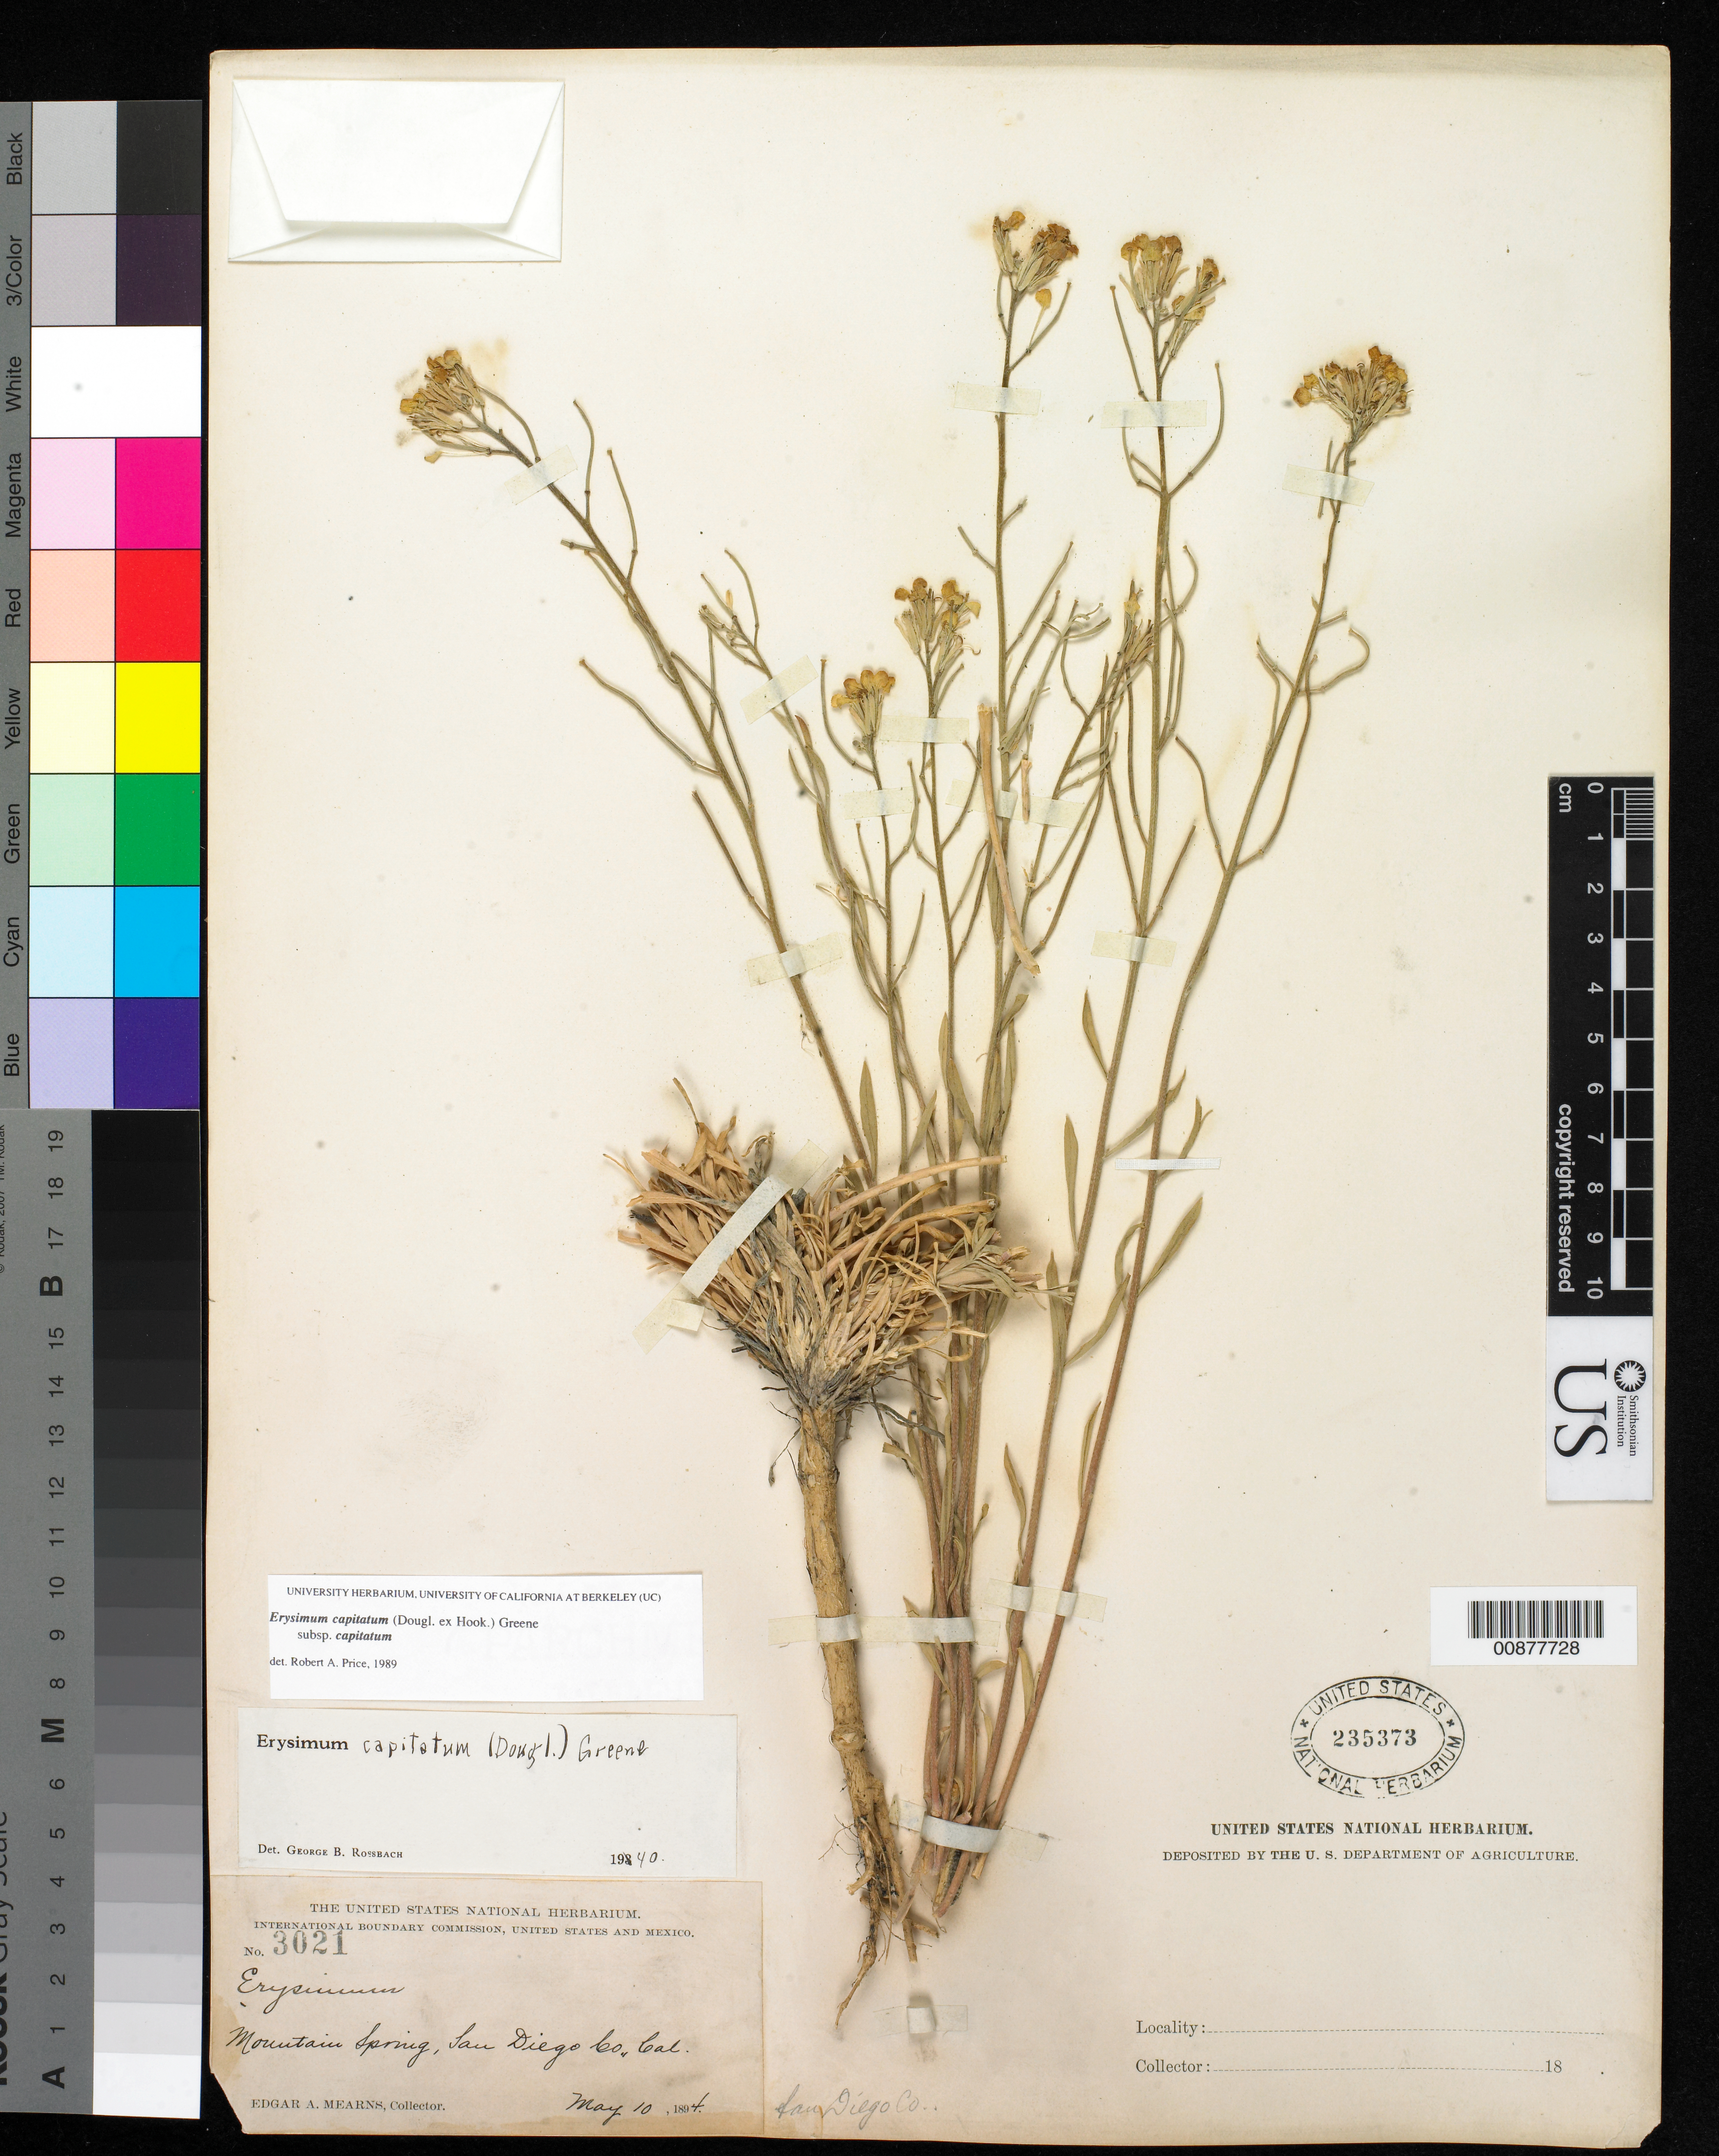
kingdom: Plantae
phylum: Tracheophyta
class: Magnoliopsida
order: Brassicales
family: Brassicaceae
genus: Erysimum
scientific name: Erysimum capitatum subsp. capitatum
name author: (Douglas ex Hook.) Greene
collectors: E. A. Mearns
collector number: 3021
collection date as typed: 10 May 1894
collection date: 1894-05-10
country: United States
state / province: California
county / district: San Diego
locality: Mountain Spring, San Diego County, California.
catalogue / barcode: US 235373